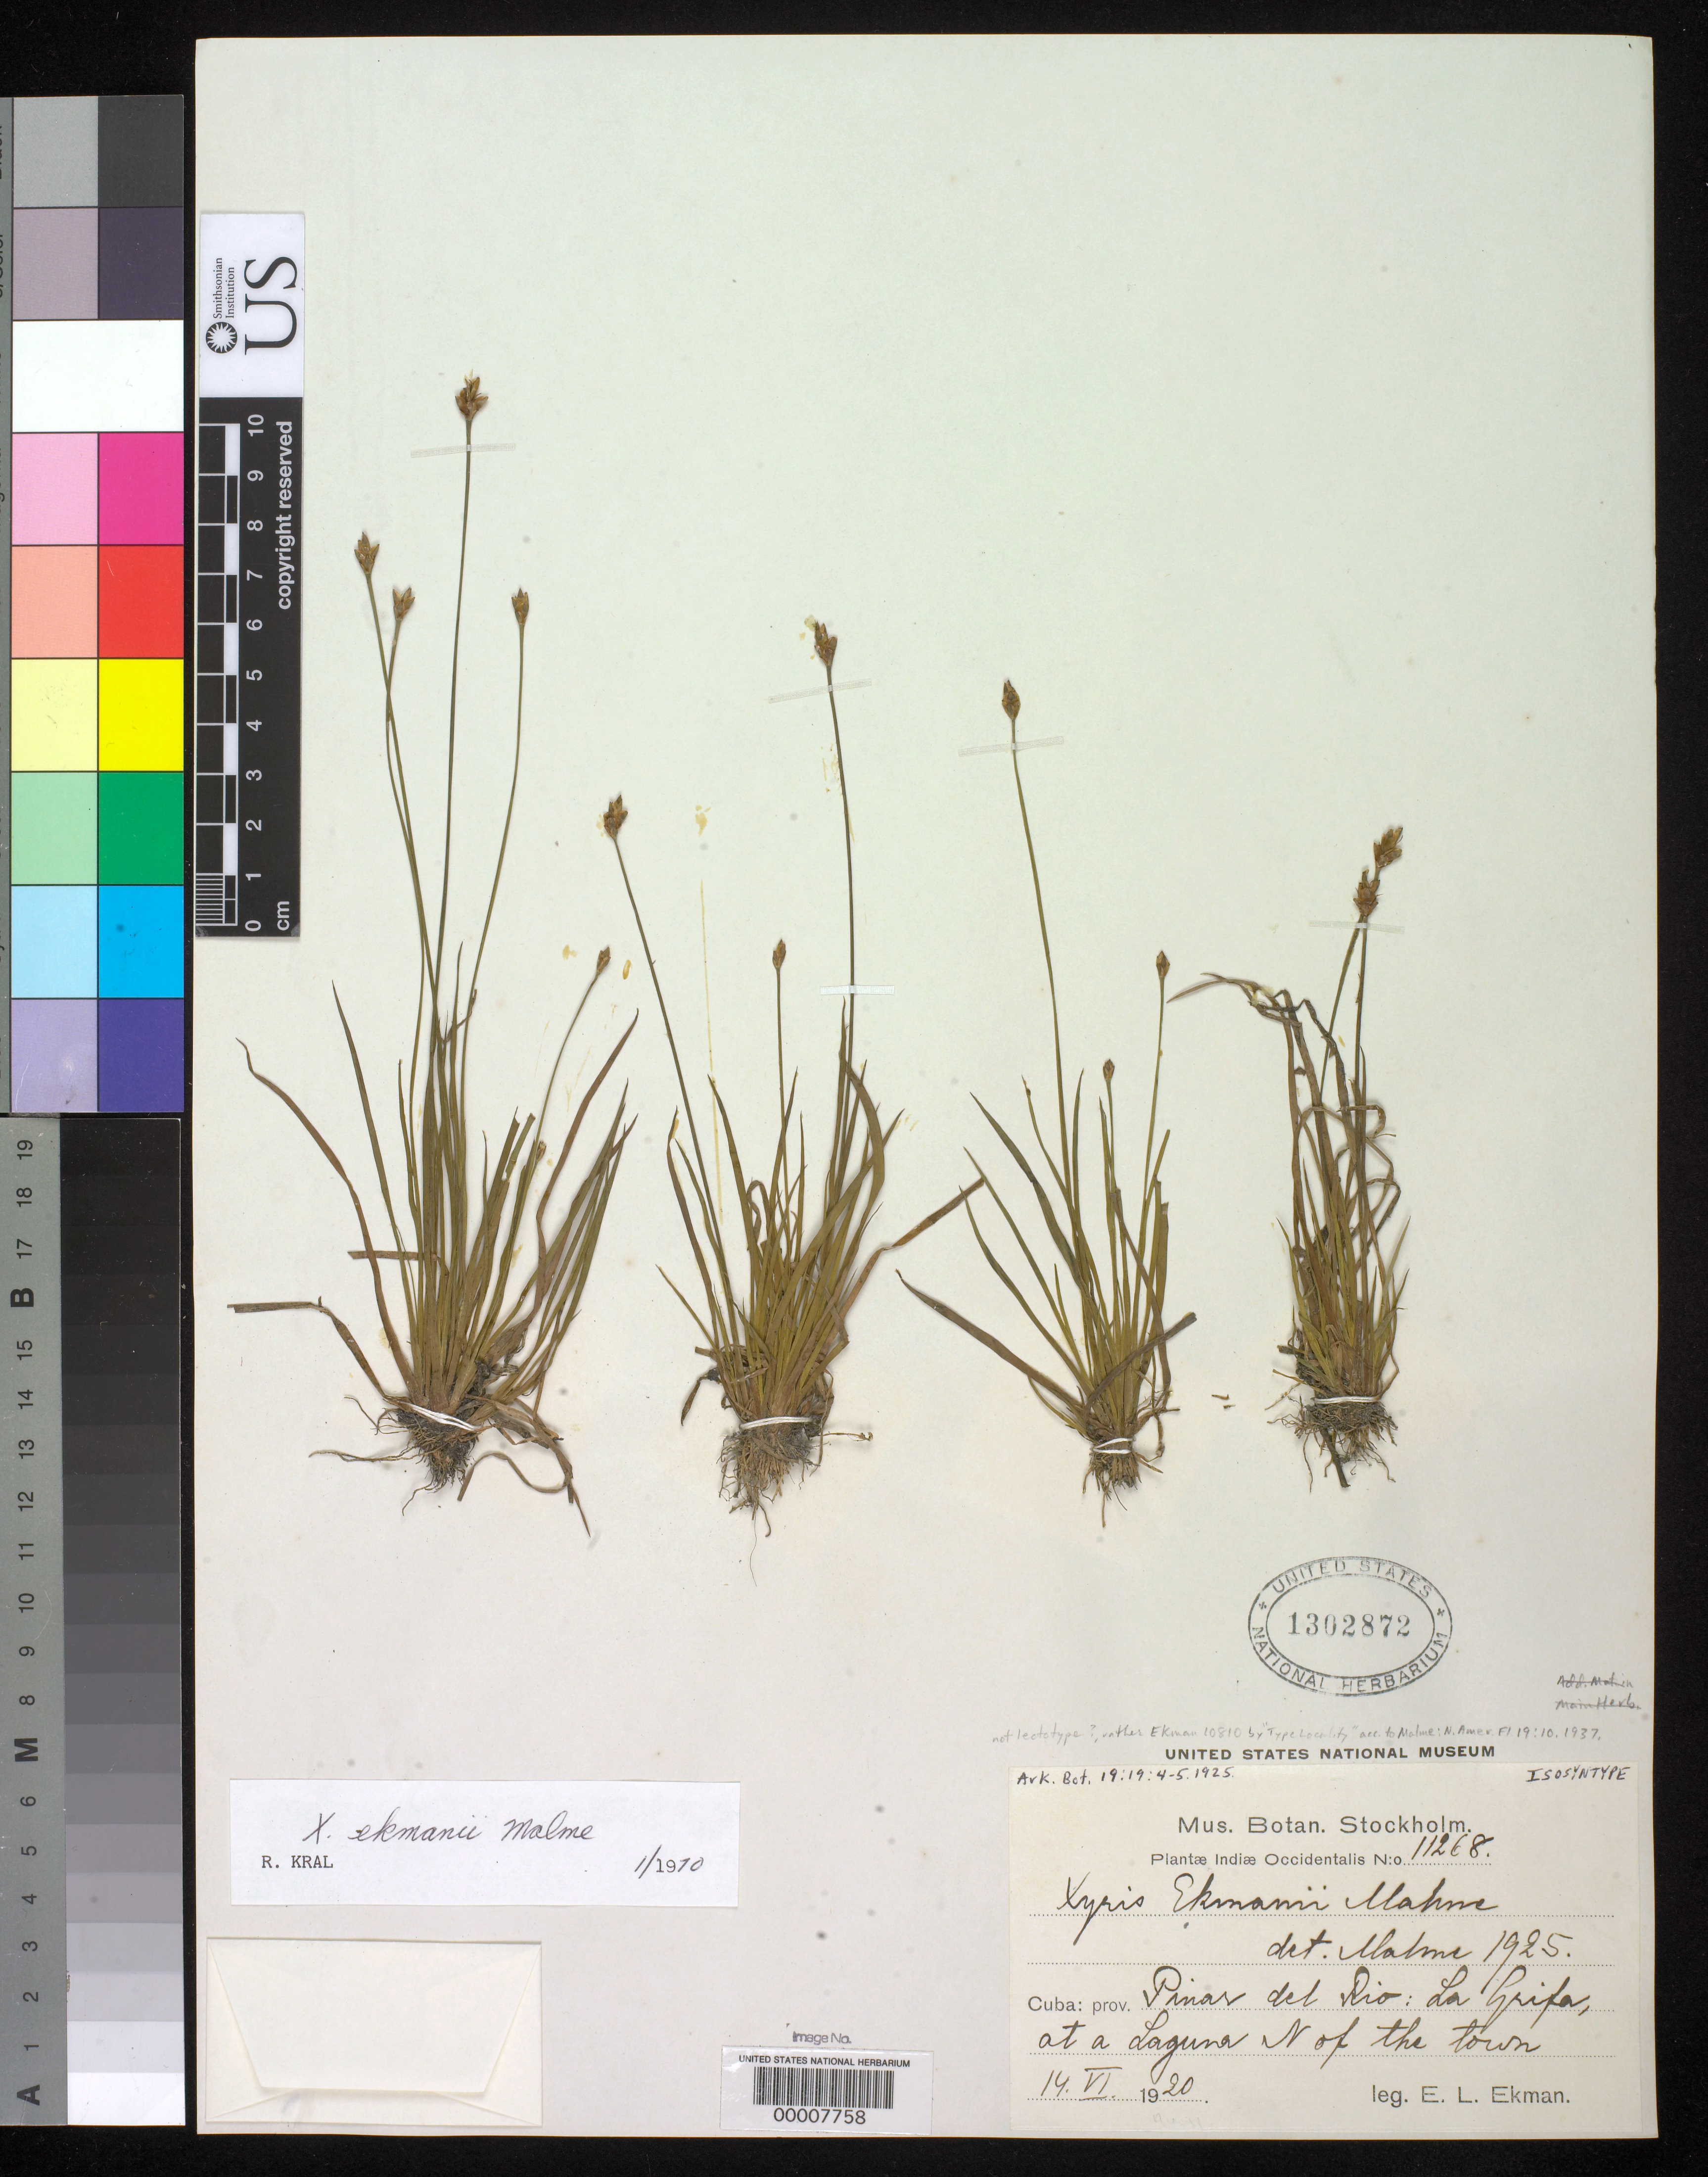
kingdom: Plantae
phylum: Tracheophyta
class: Liliopsida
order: Poales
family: Xyridaceae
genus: Xyris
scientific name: Xyris ekmanii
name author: Malme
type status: Isosyntype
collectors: E. L. Ekman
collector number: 11268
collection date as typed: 14 Jun 1920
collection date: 1920-06-14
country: Cuba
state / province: Pinar del Río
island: Greater Antilles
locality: La Grifa at a Laguna N of town.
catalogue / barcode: US 1302872